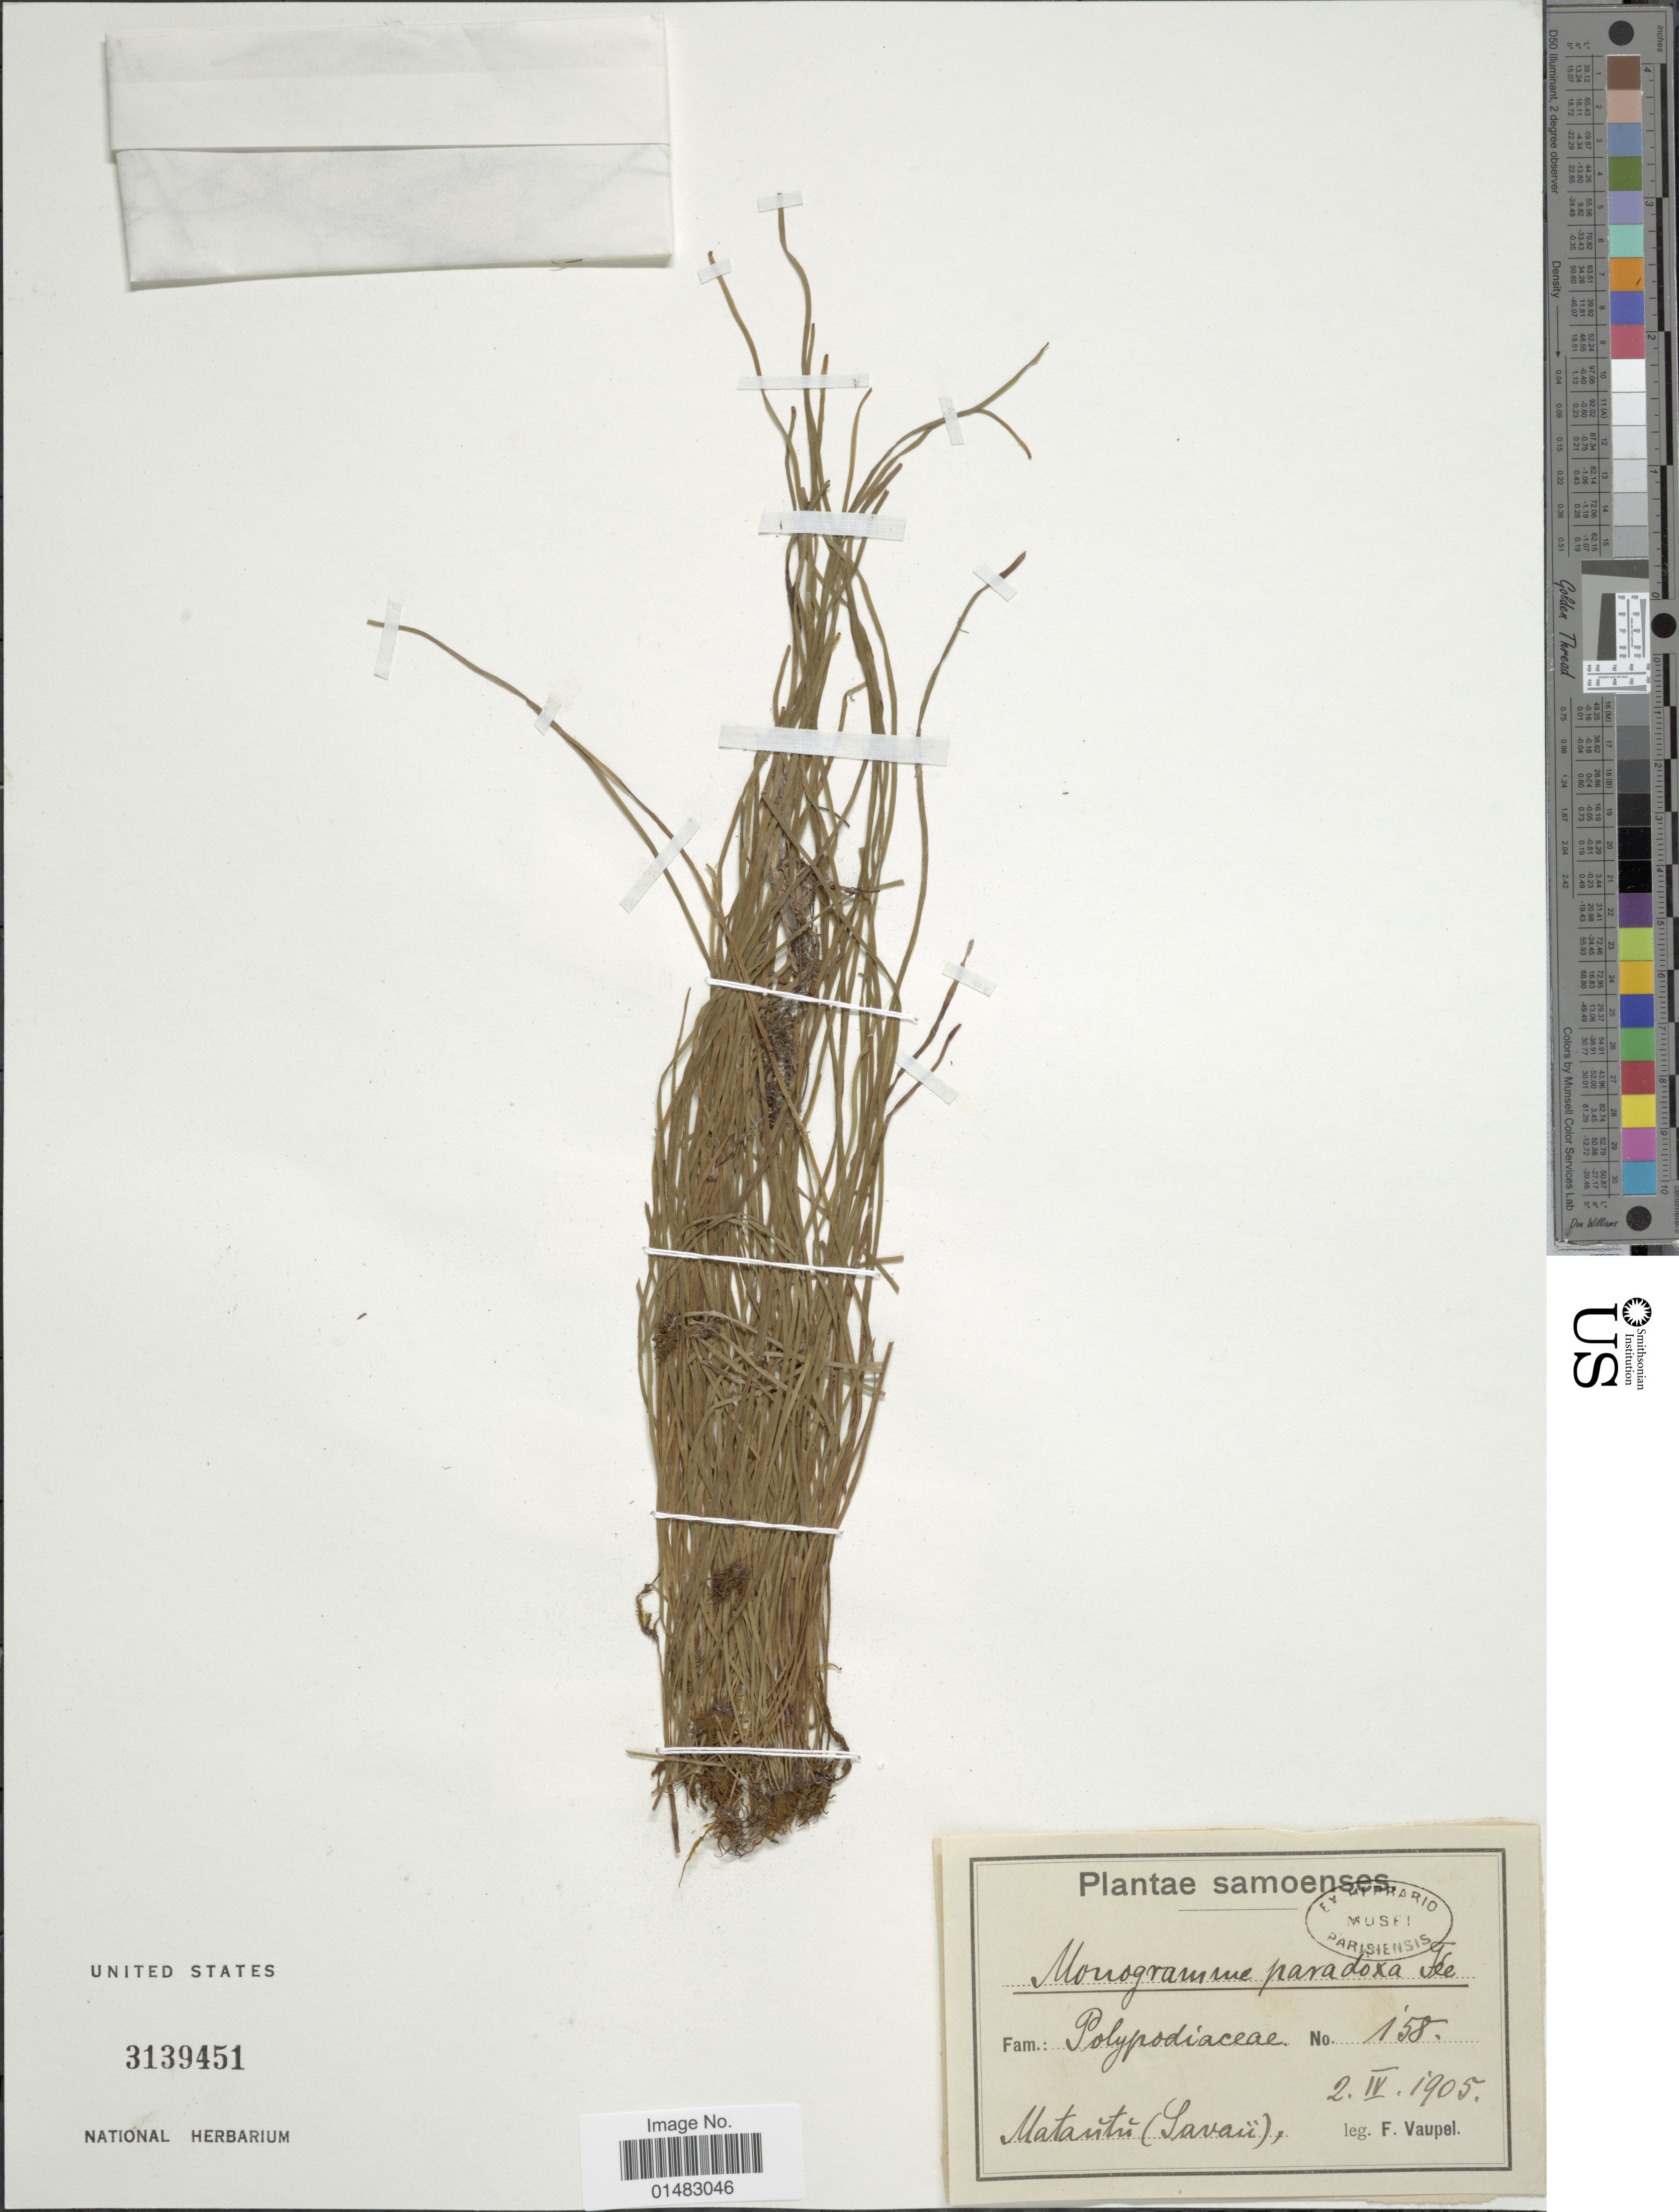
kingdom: Plantae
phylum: Tracheophyta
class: Polypodiopsida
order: Polypodiales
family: Pteridaceae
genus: Vaginularia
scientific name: Vaginularia paradoxa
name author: (Fée) Mett. ex Miq.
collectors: F. Vaupel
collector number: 158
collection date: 1905-04-02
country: Samoa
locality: Samoenses, Matautu [interpreted]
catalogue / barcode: US 3139451